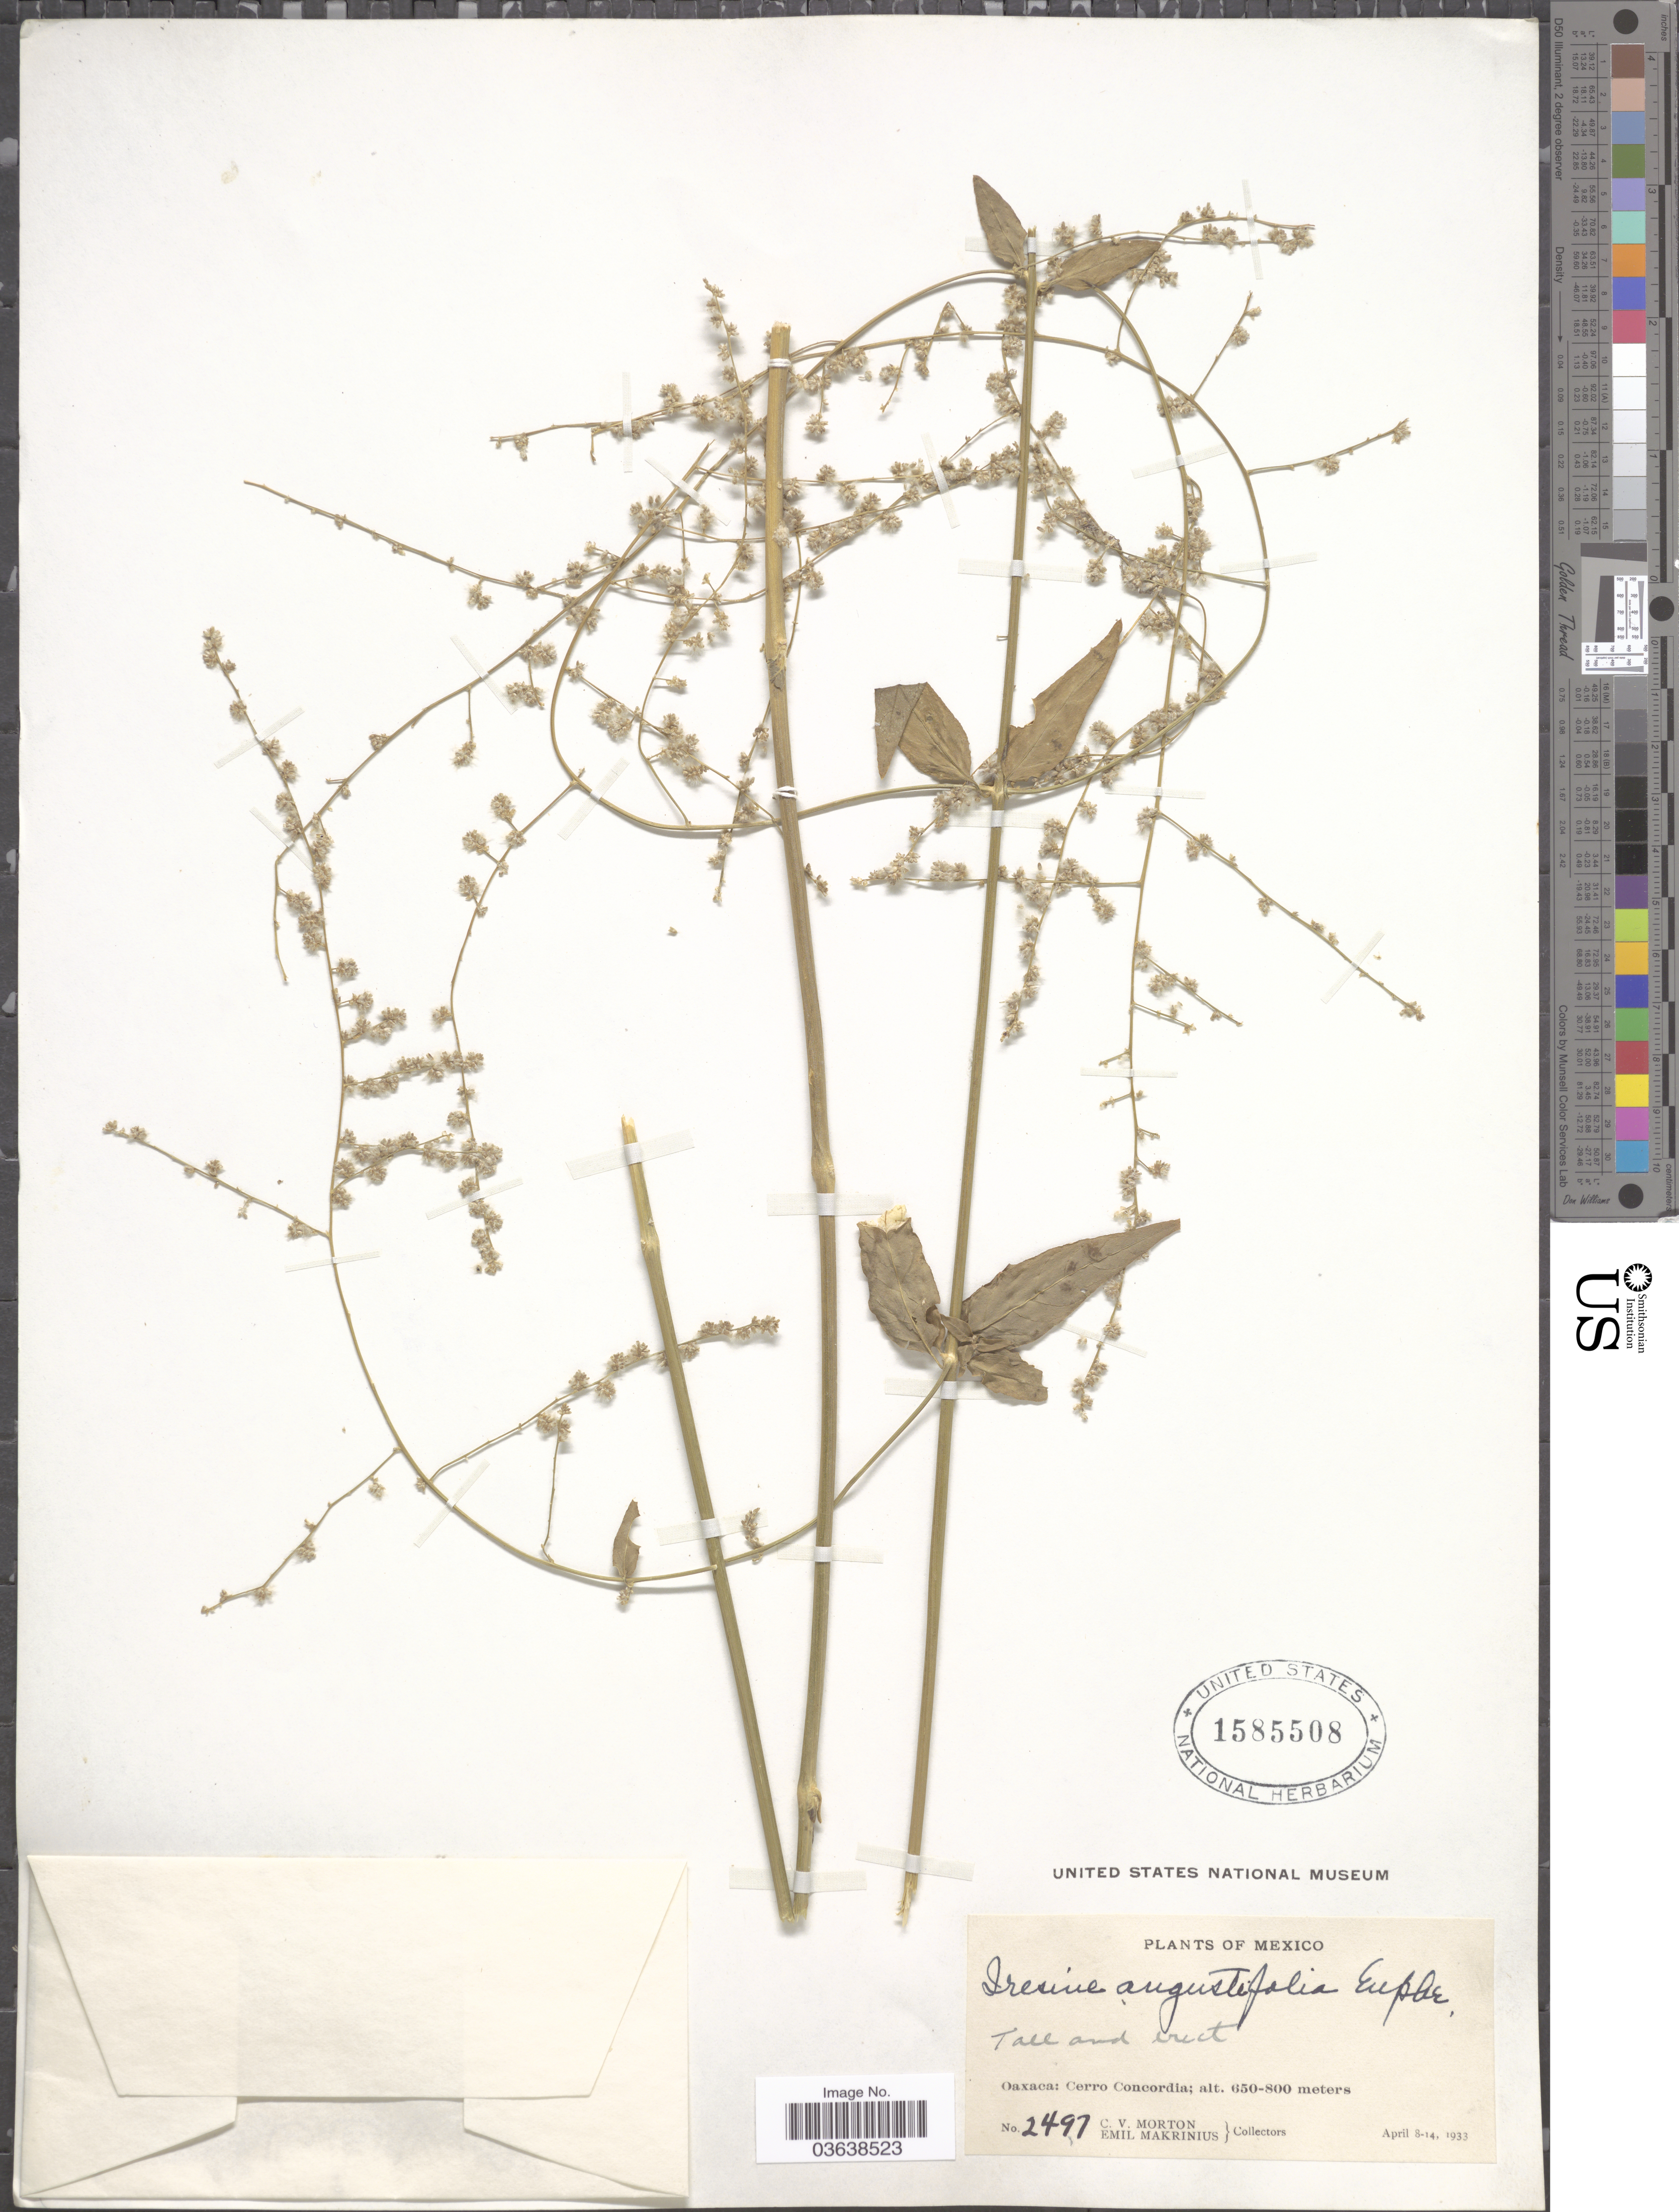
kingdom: Plantae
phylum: Tracheophyta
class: Magnoliopsida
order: Caryophyllales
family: Amaranthaceae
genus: Iresine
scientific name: Iresine angustifolia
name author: Euphrasén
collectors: C. V. Morton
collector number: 2497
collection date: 1933-04-08/1933-04-14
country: Mexico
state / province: Oaxaca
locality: Cerro Concordia.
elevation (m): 650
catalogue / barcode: US 1585508